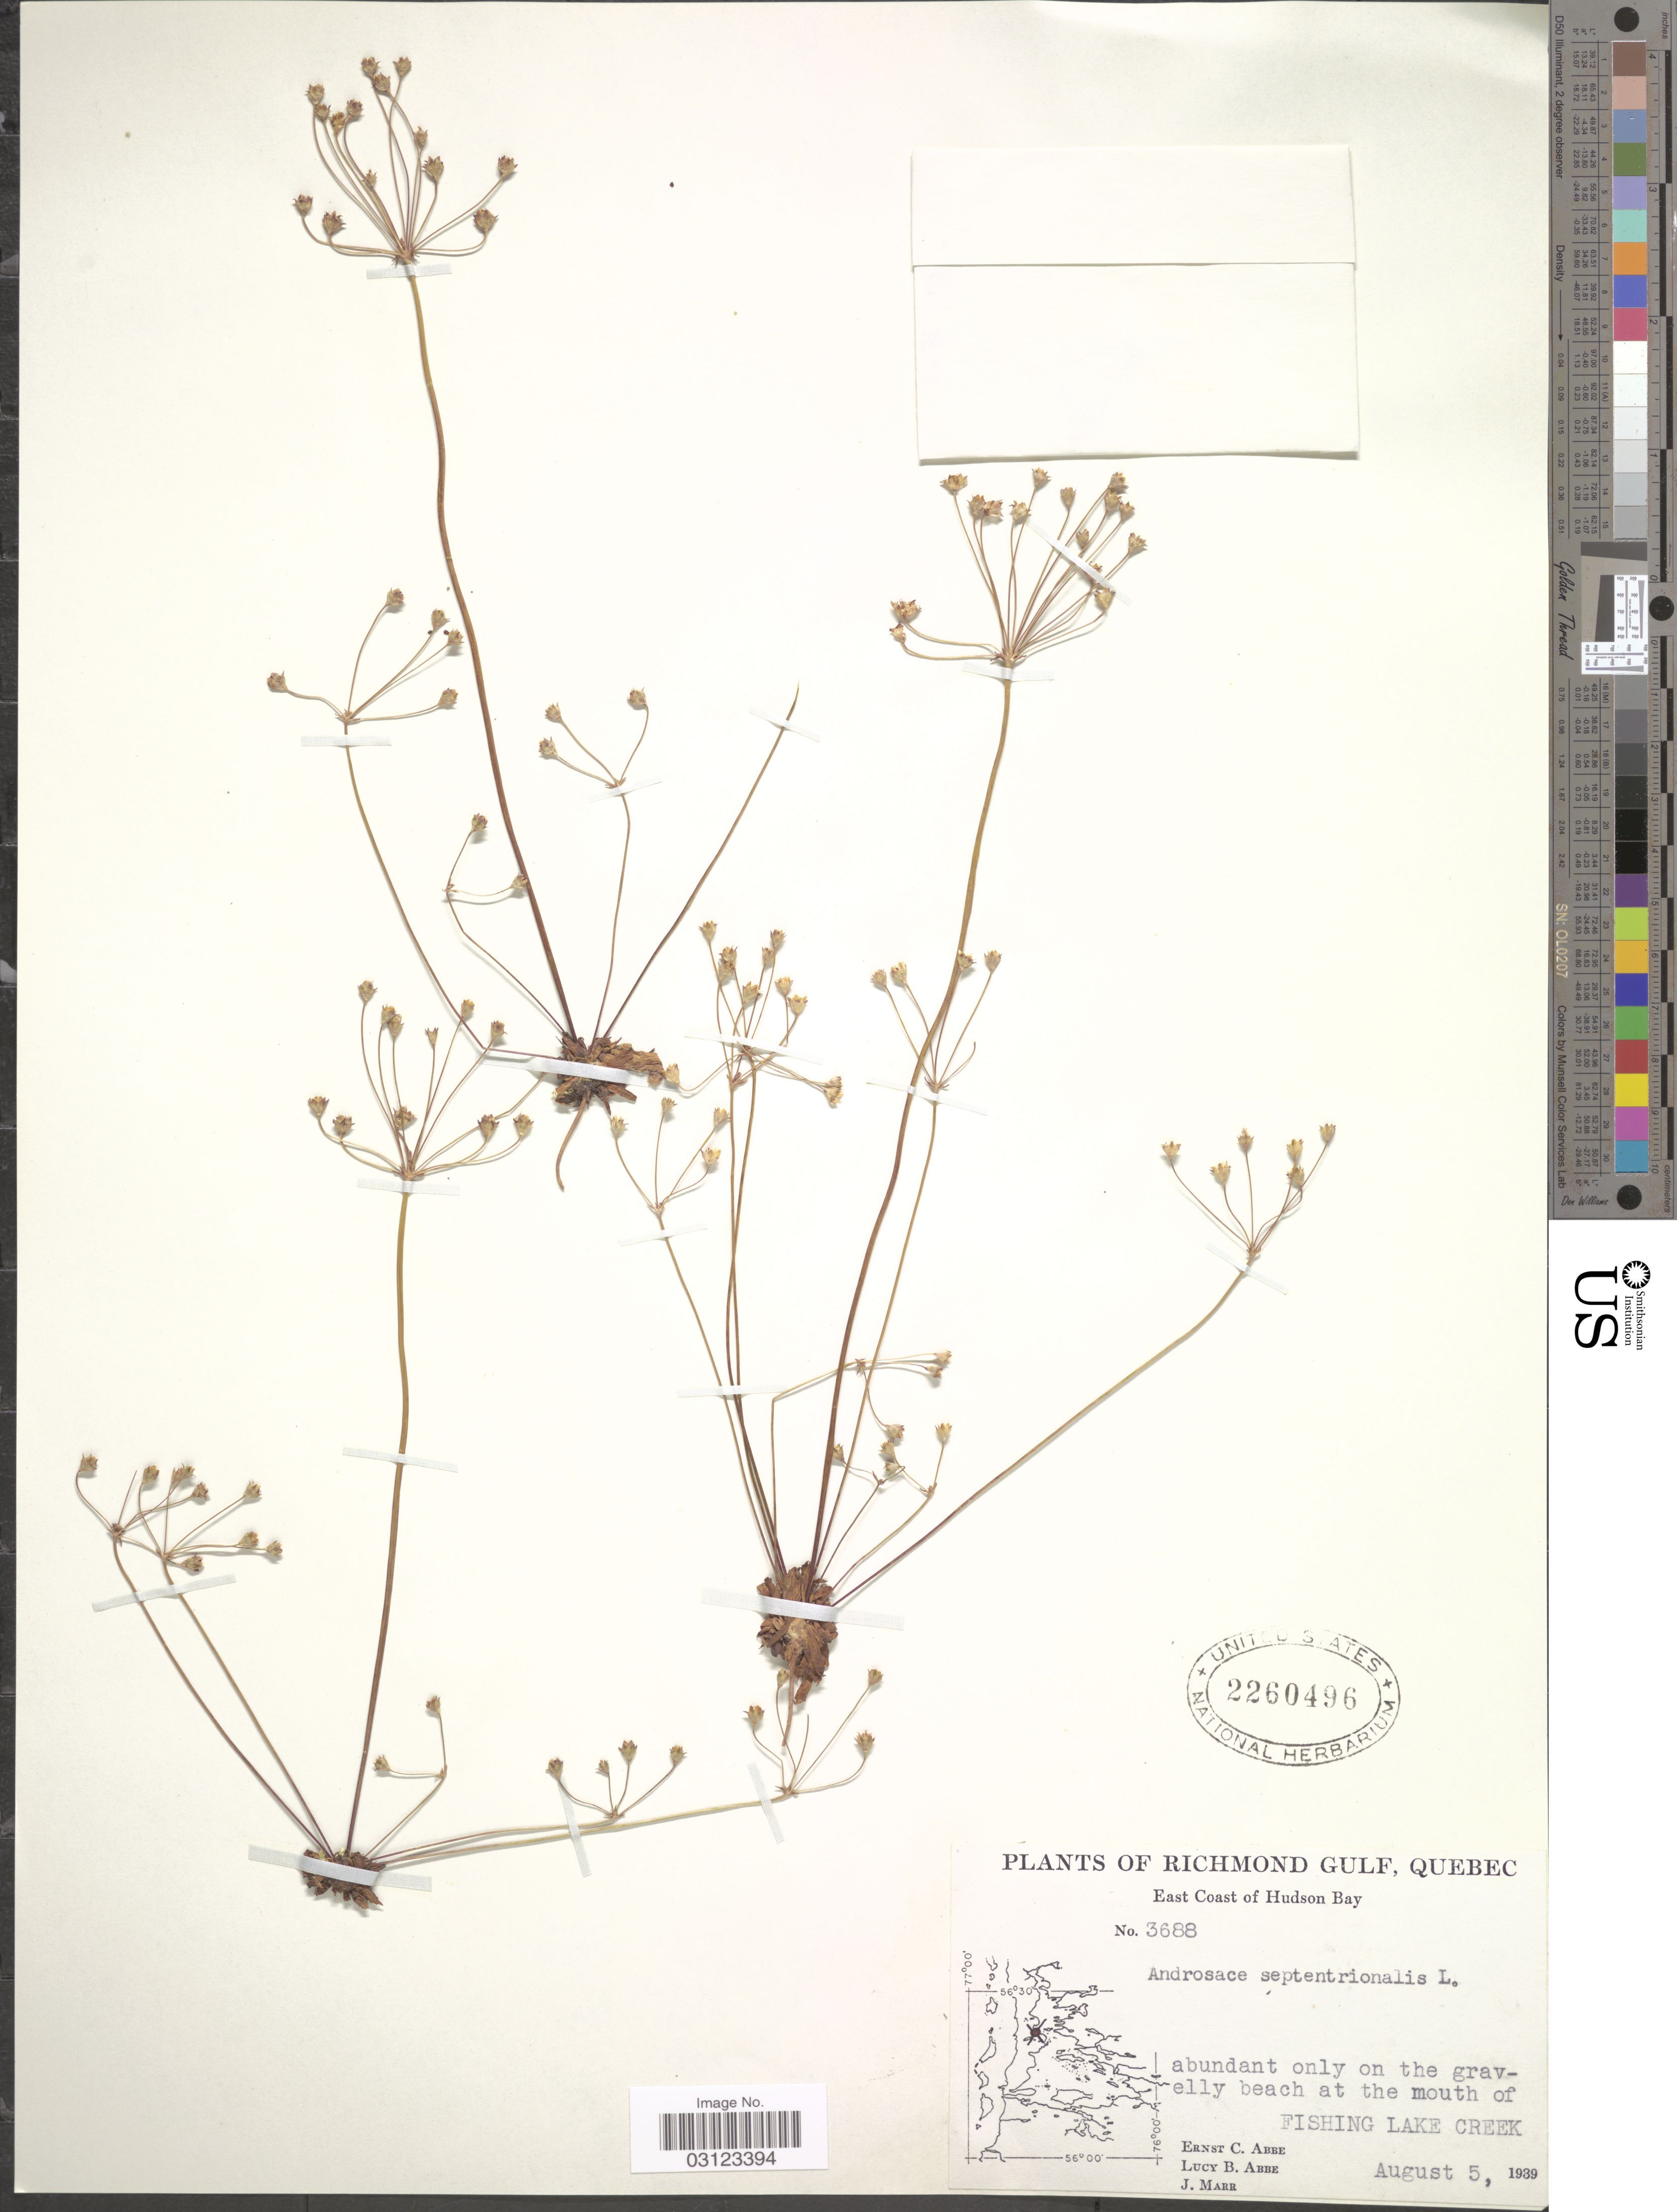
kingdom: Plantae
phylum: Tracheophyta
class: Magnoliopsida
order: Ericales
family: Primulaceae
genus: Androsace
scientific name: Androsace septentrionalis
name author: L.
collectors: E. C. Abbe, L. B. Abbe & J. Marr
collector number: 3688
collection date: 1939-08-05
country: Canada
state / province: Quebec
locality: Richmond Gulf. East Coast of Hudson Bay. Fishing Lake Creek.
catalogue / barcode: US 2260496